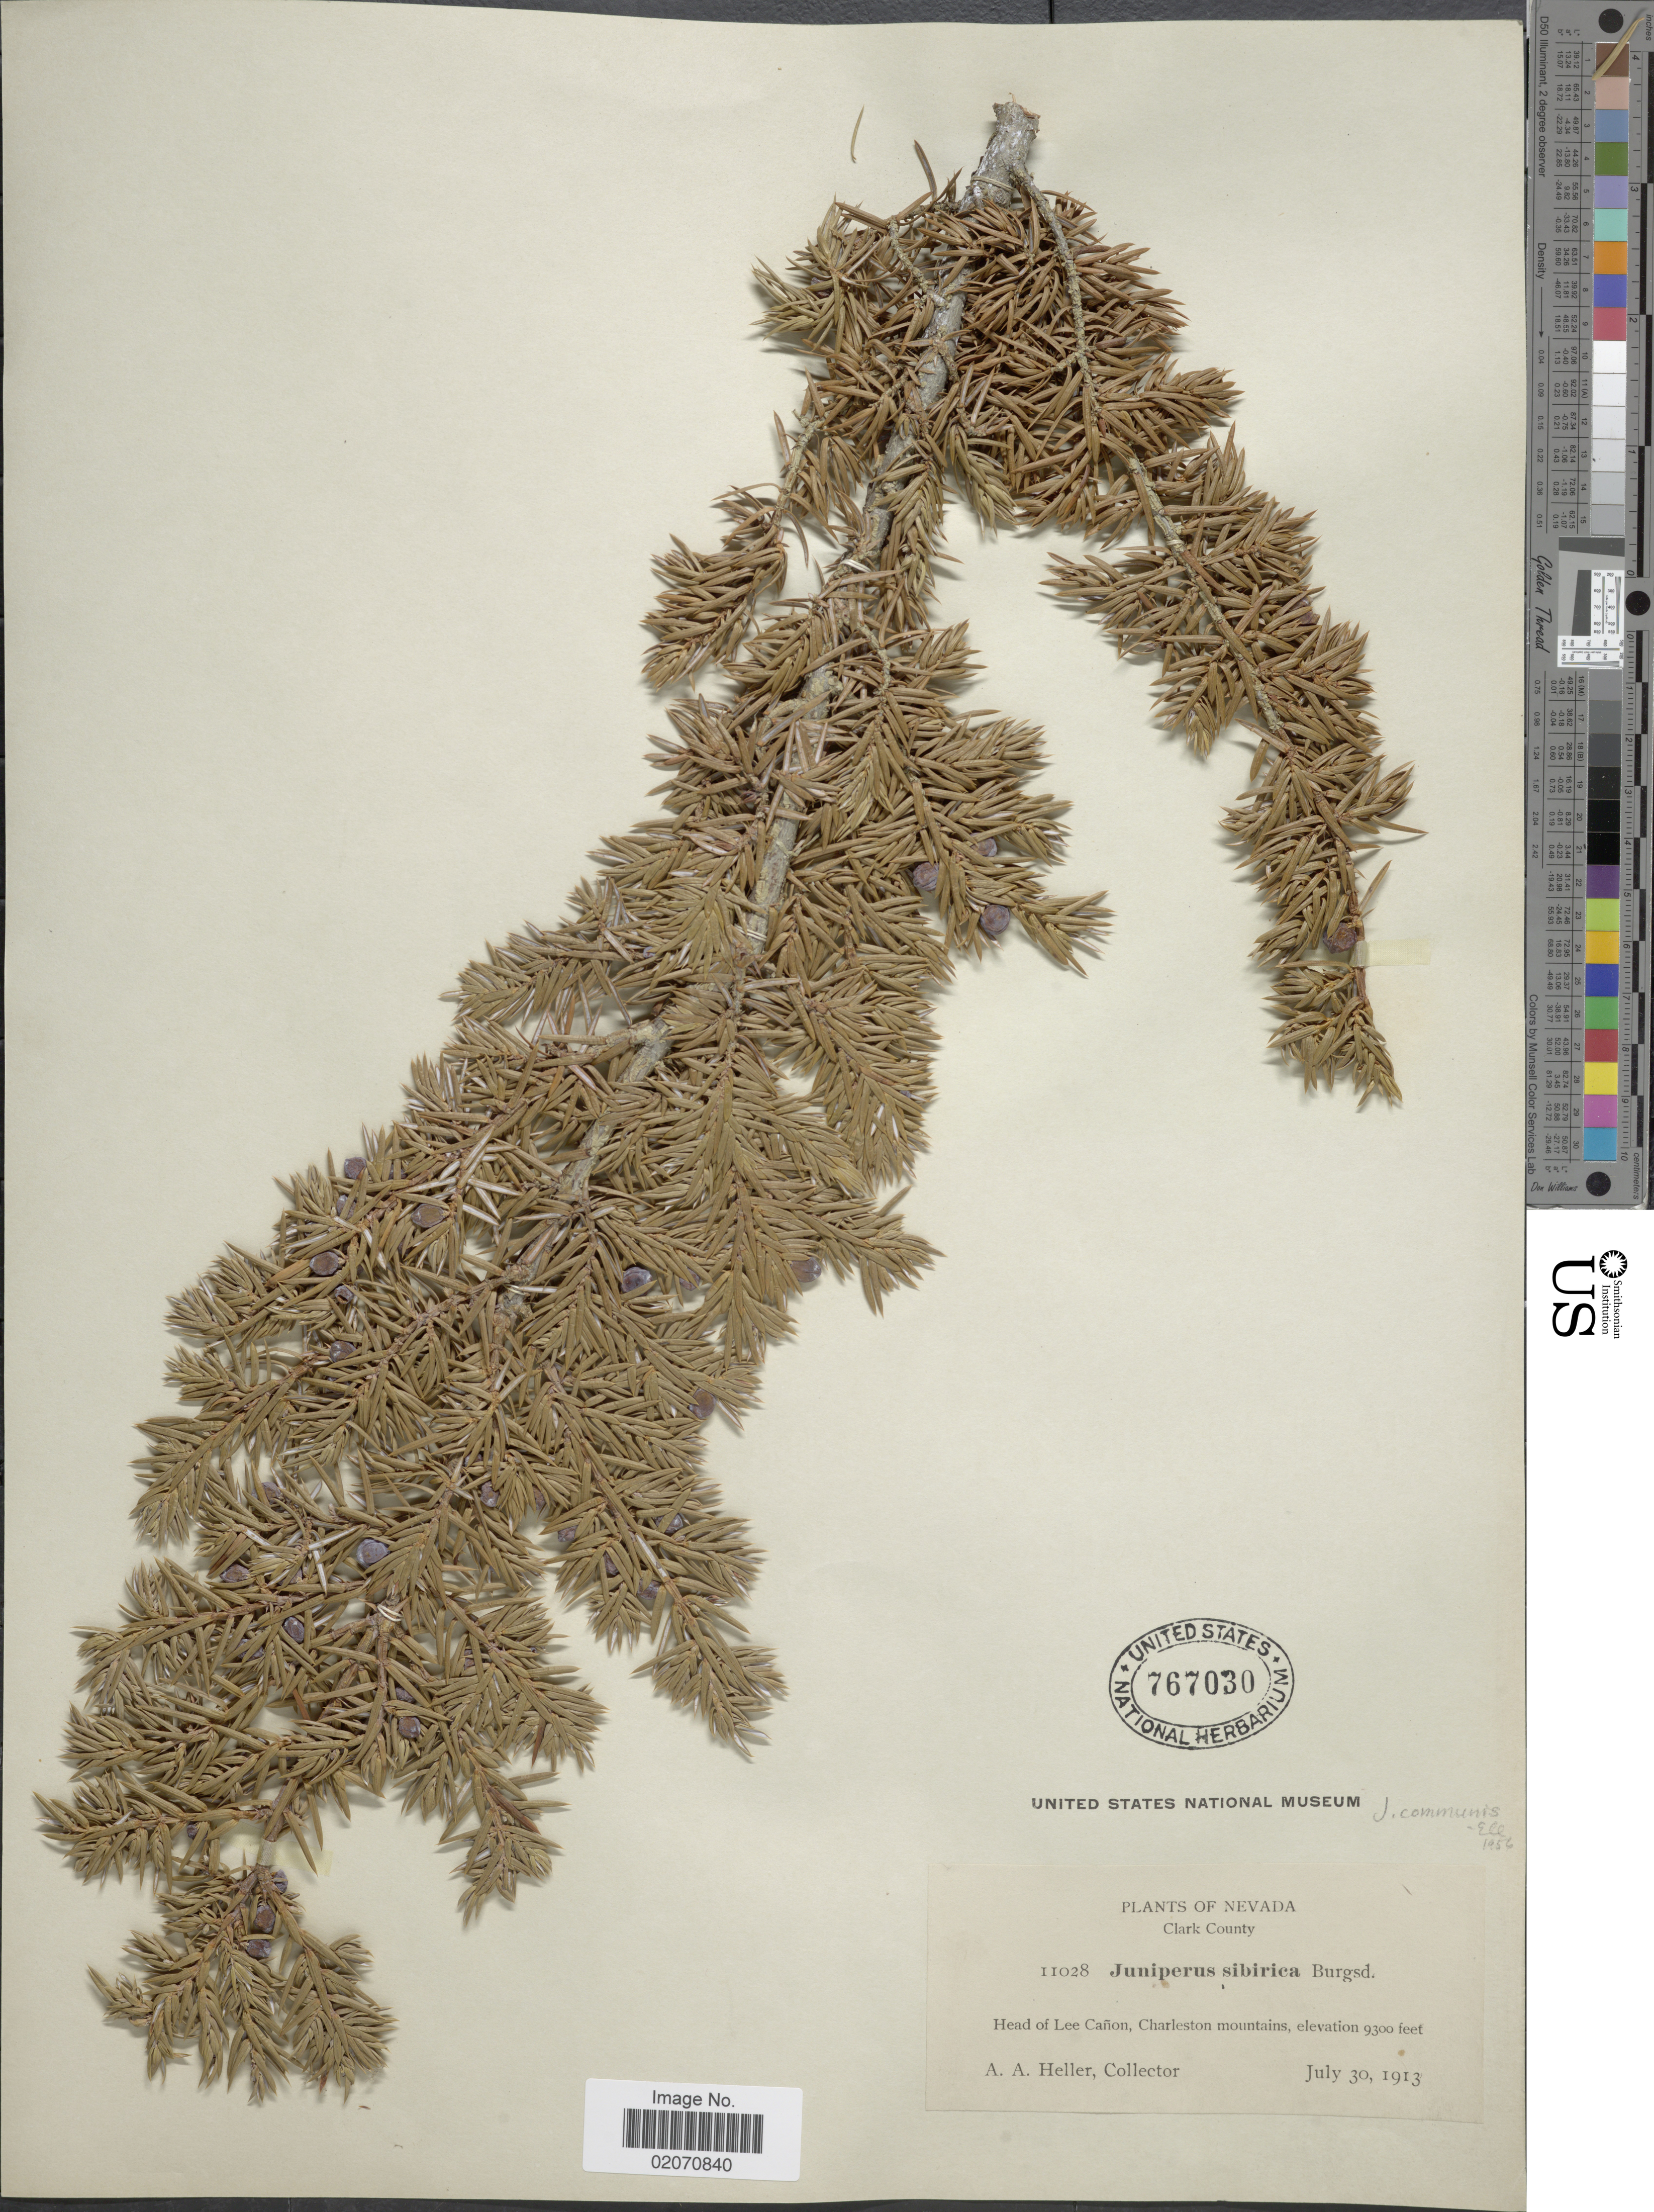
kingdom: Plantae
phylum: Tracheophyta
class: Pinopsida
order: Pinales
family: Cupressaceae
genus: Juniperus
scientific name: Juniperus communis subsp. nana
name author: (Willd.) Syme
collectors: A. A. Heller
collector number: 11028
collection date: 1913-07-30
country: United States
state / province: Nevada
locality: Clark County, head of Lee Canon, Charleston Mountains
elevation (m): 2835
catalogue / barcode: US 767030